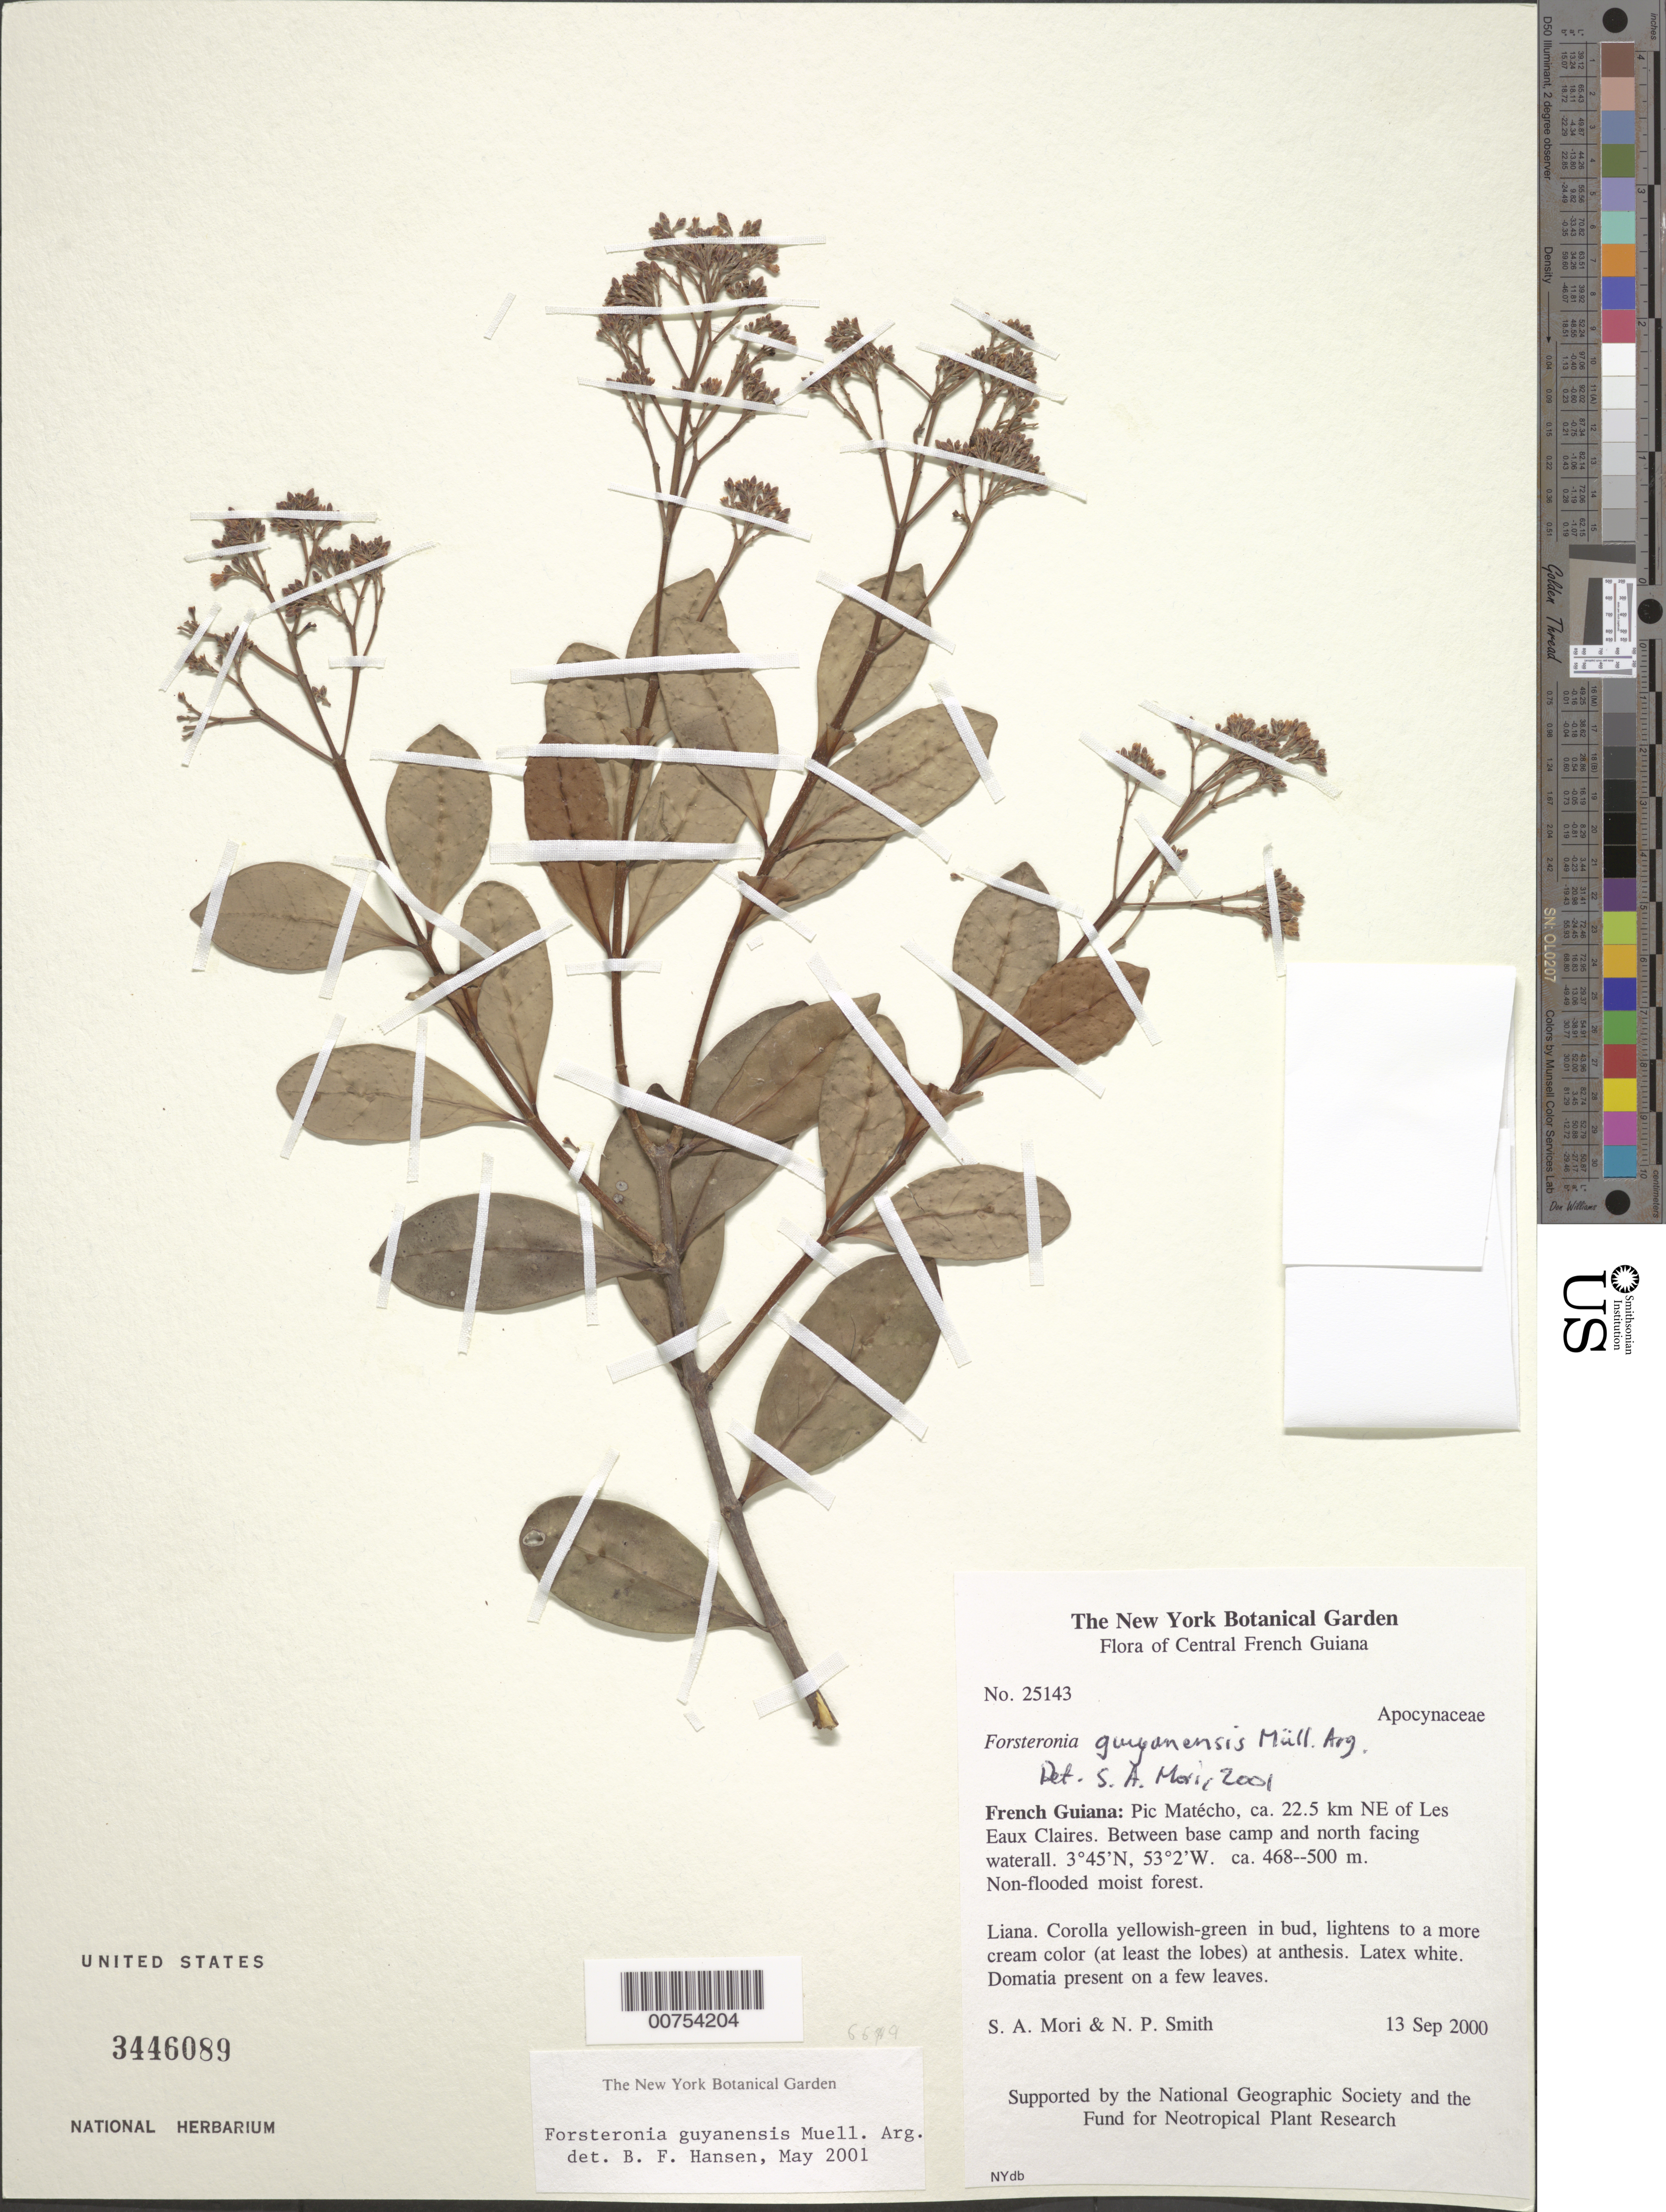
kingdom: Plantae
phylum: Tracheophyta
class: Magnoliopsida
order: Gentianales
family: Apocynaceae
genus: Forsteronia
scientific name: Forsteronia guyanensis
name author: Müll. Arg.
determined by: Hansen, B.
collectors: S. Mori & N. Smith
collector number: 25143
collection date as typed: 13-Sep-00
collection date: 2000-09-13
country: French Guiana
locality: Pic Matécho, ca 22.5 km NE of Les Eaux Claires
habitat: Non-flooded moist forest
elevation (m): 468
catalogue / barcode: US 3446089